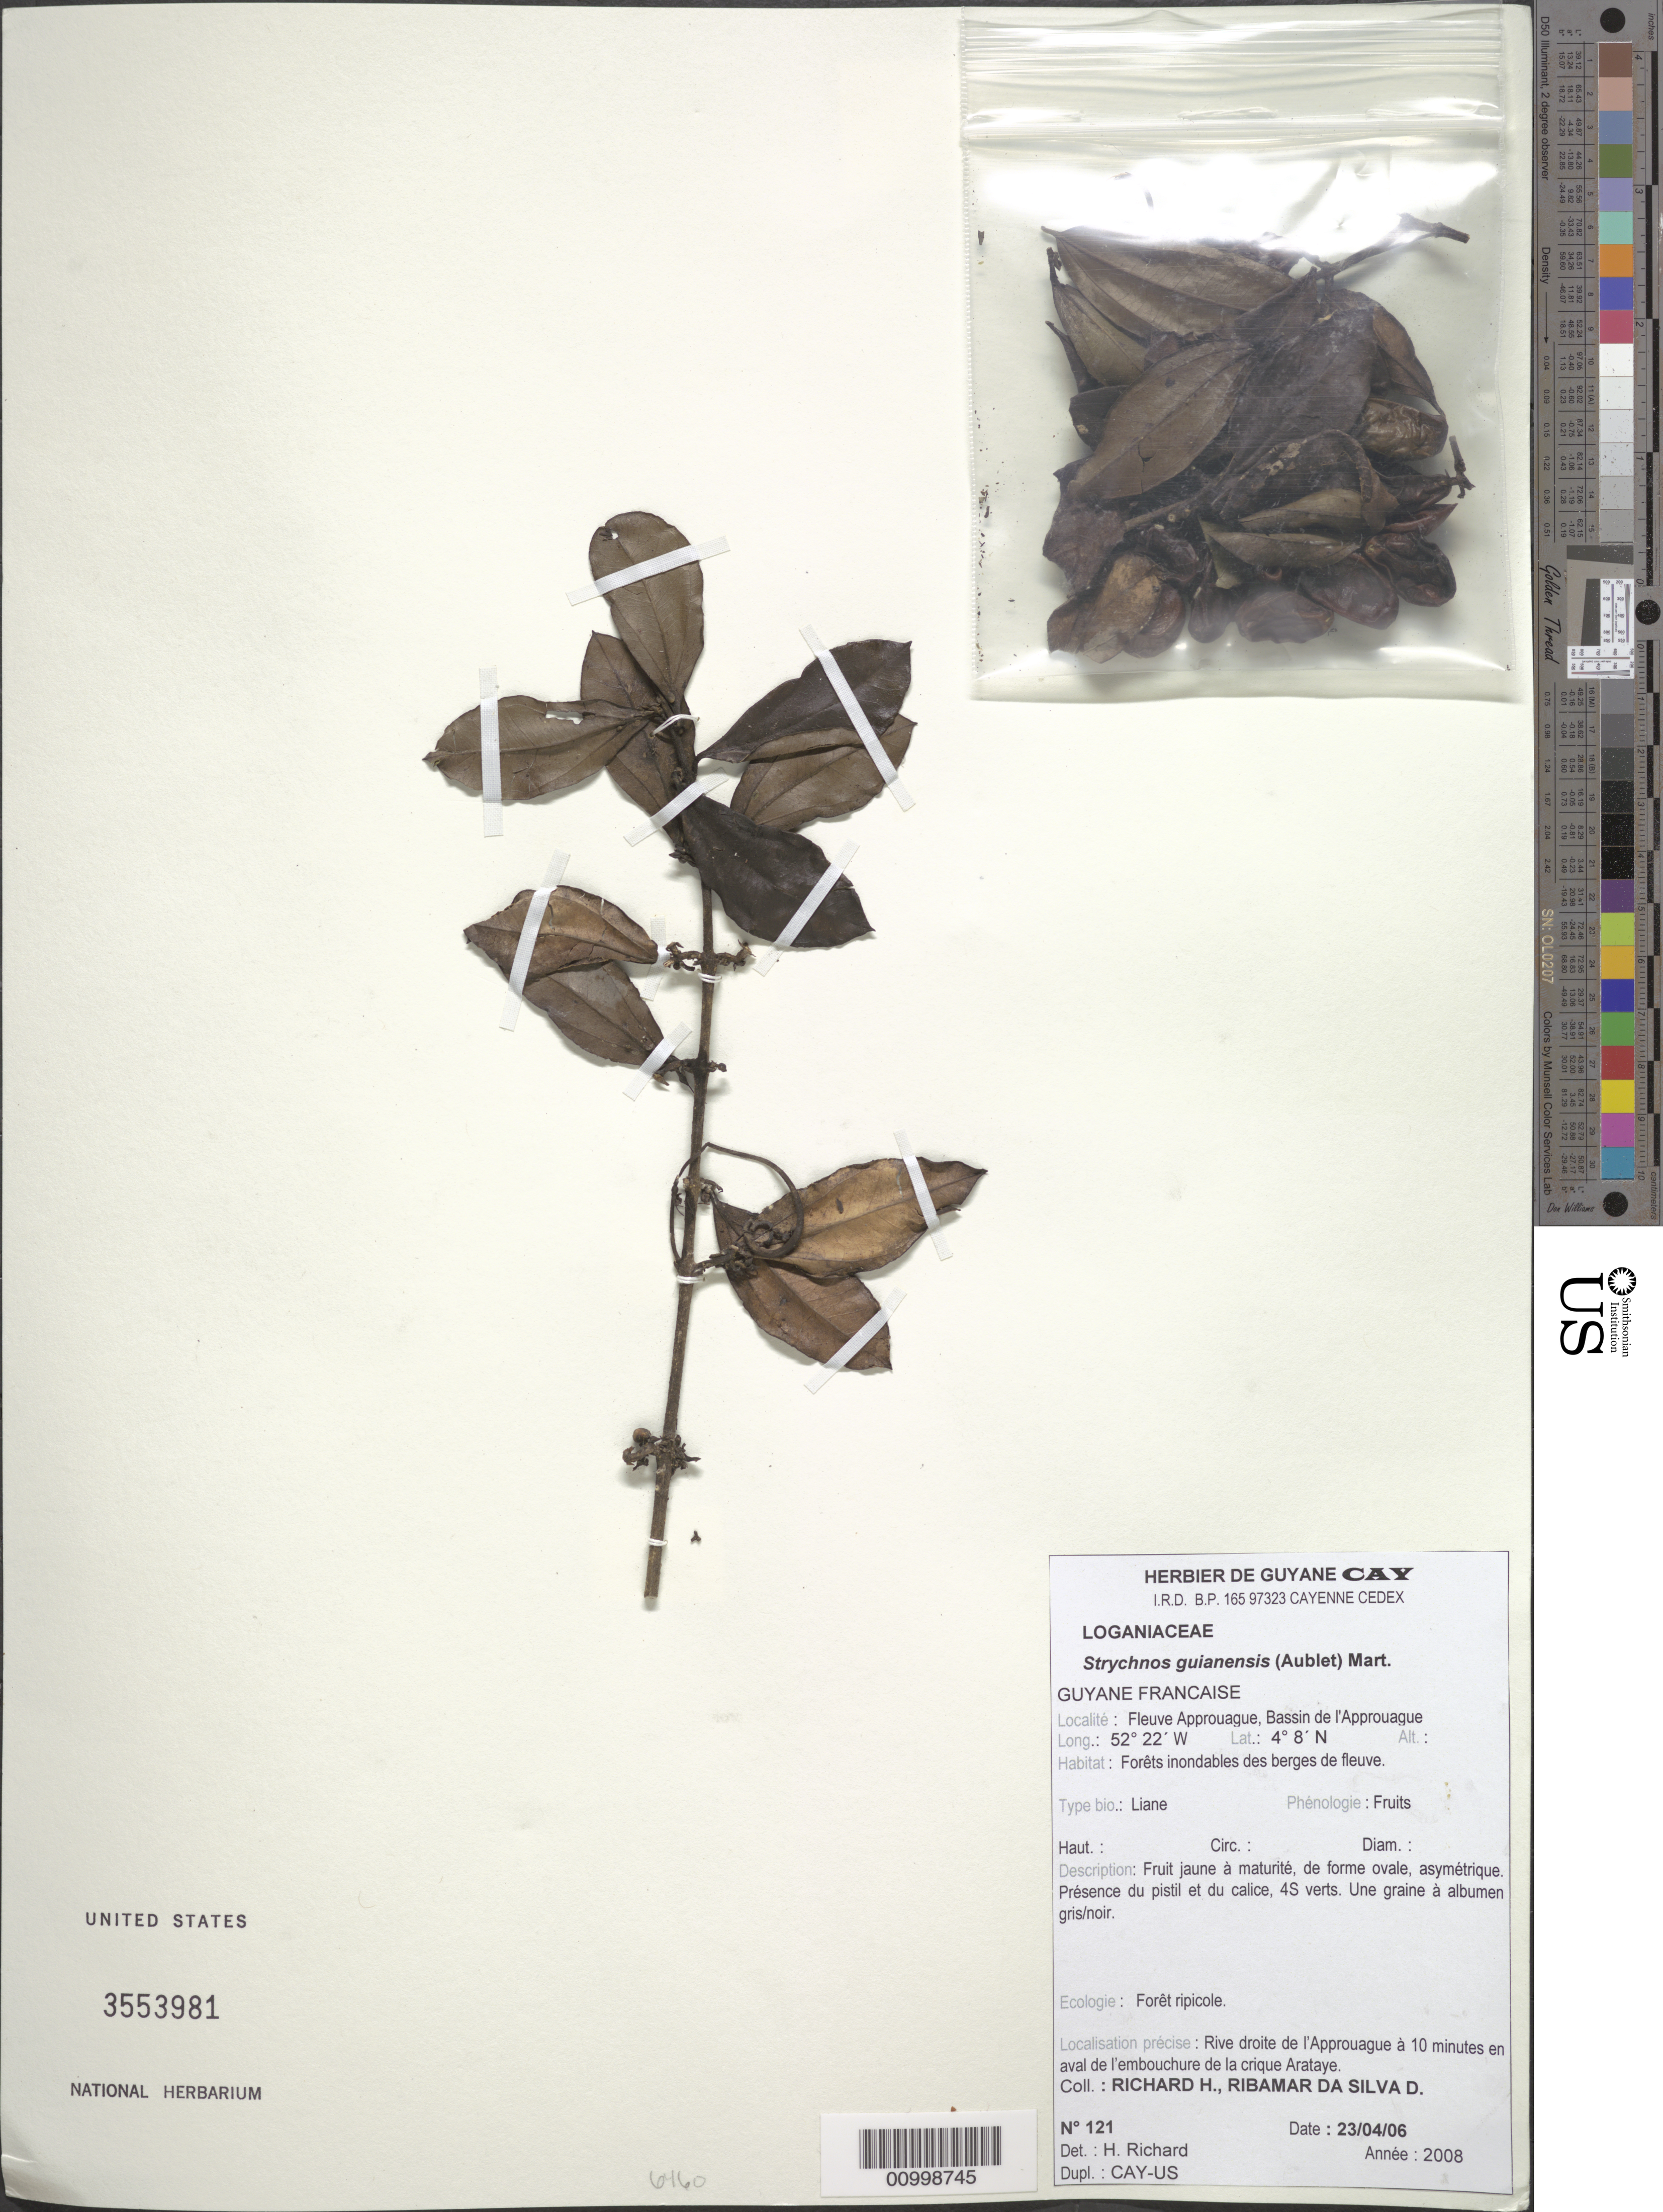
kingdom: Plantae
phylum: Tracheophyta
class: Magnoliopsida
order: Gentianales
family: Loganiaceae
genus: Strychnos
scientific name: Strychnos guianensis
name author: (Aubl.) Mart.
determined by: Richard, H.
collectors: H. Richard & D. Ribamar da Silva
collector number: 121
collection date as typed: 23-Apr-06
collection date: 2006-04-23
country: French Guiana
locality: Fleuve Approuague, Bassin de l'Approuague; rive droite a 10 minutes en aval de l'embouchure de la crique Arataye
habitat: Forets inondables des berges de fleuve. Foret ripicole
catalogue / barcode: US 3553981